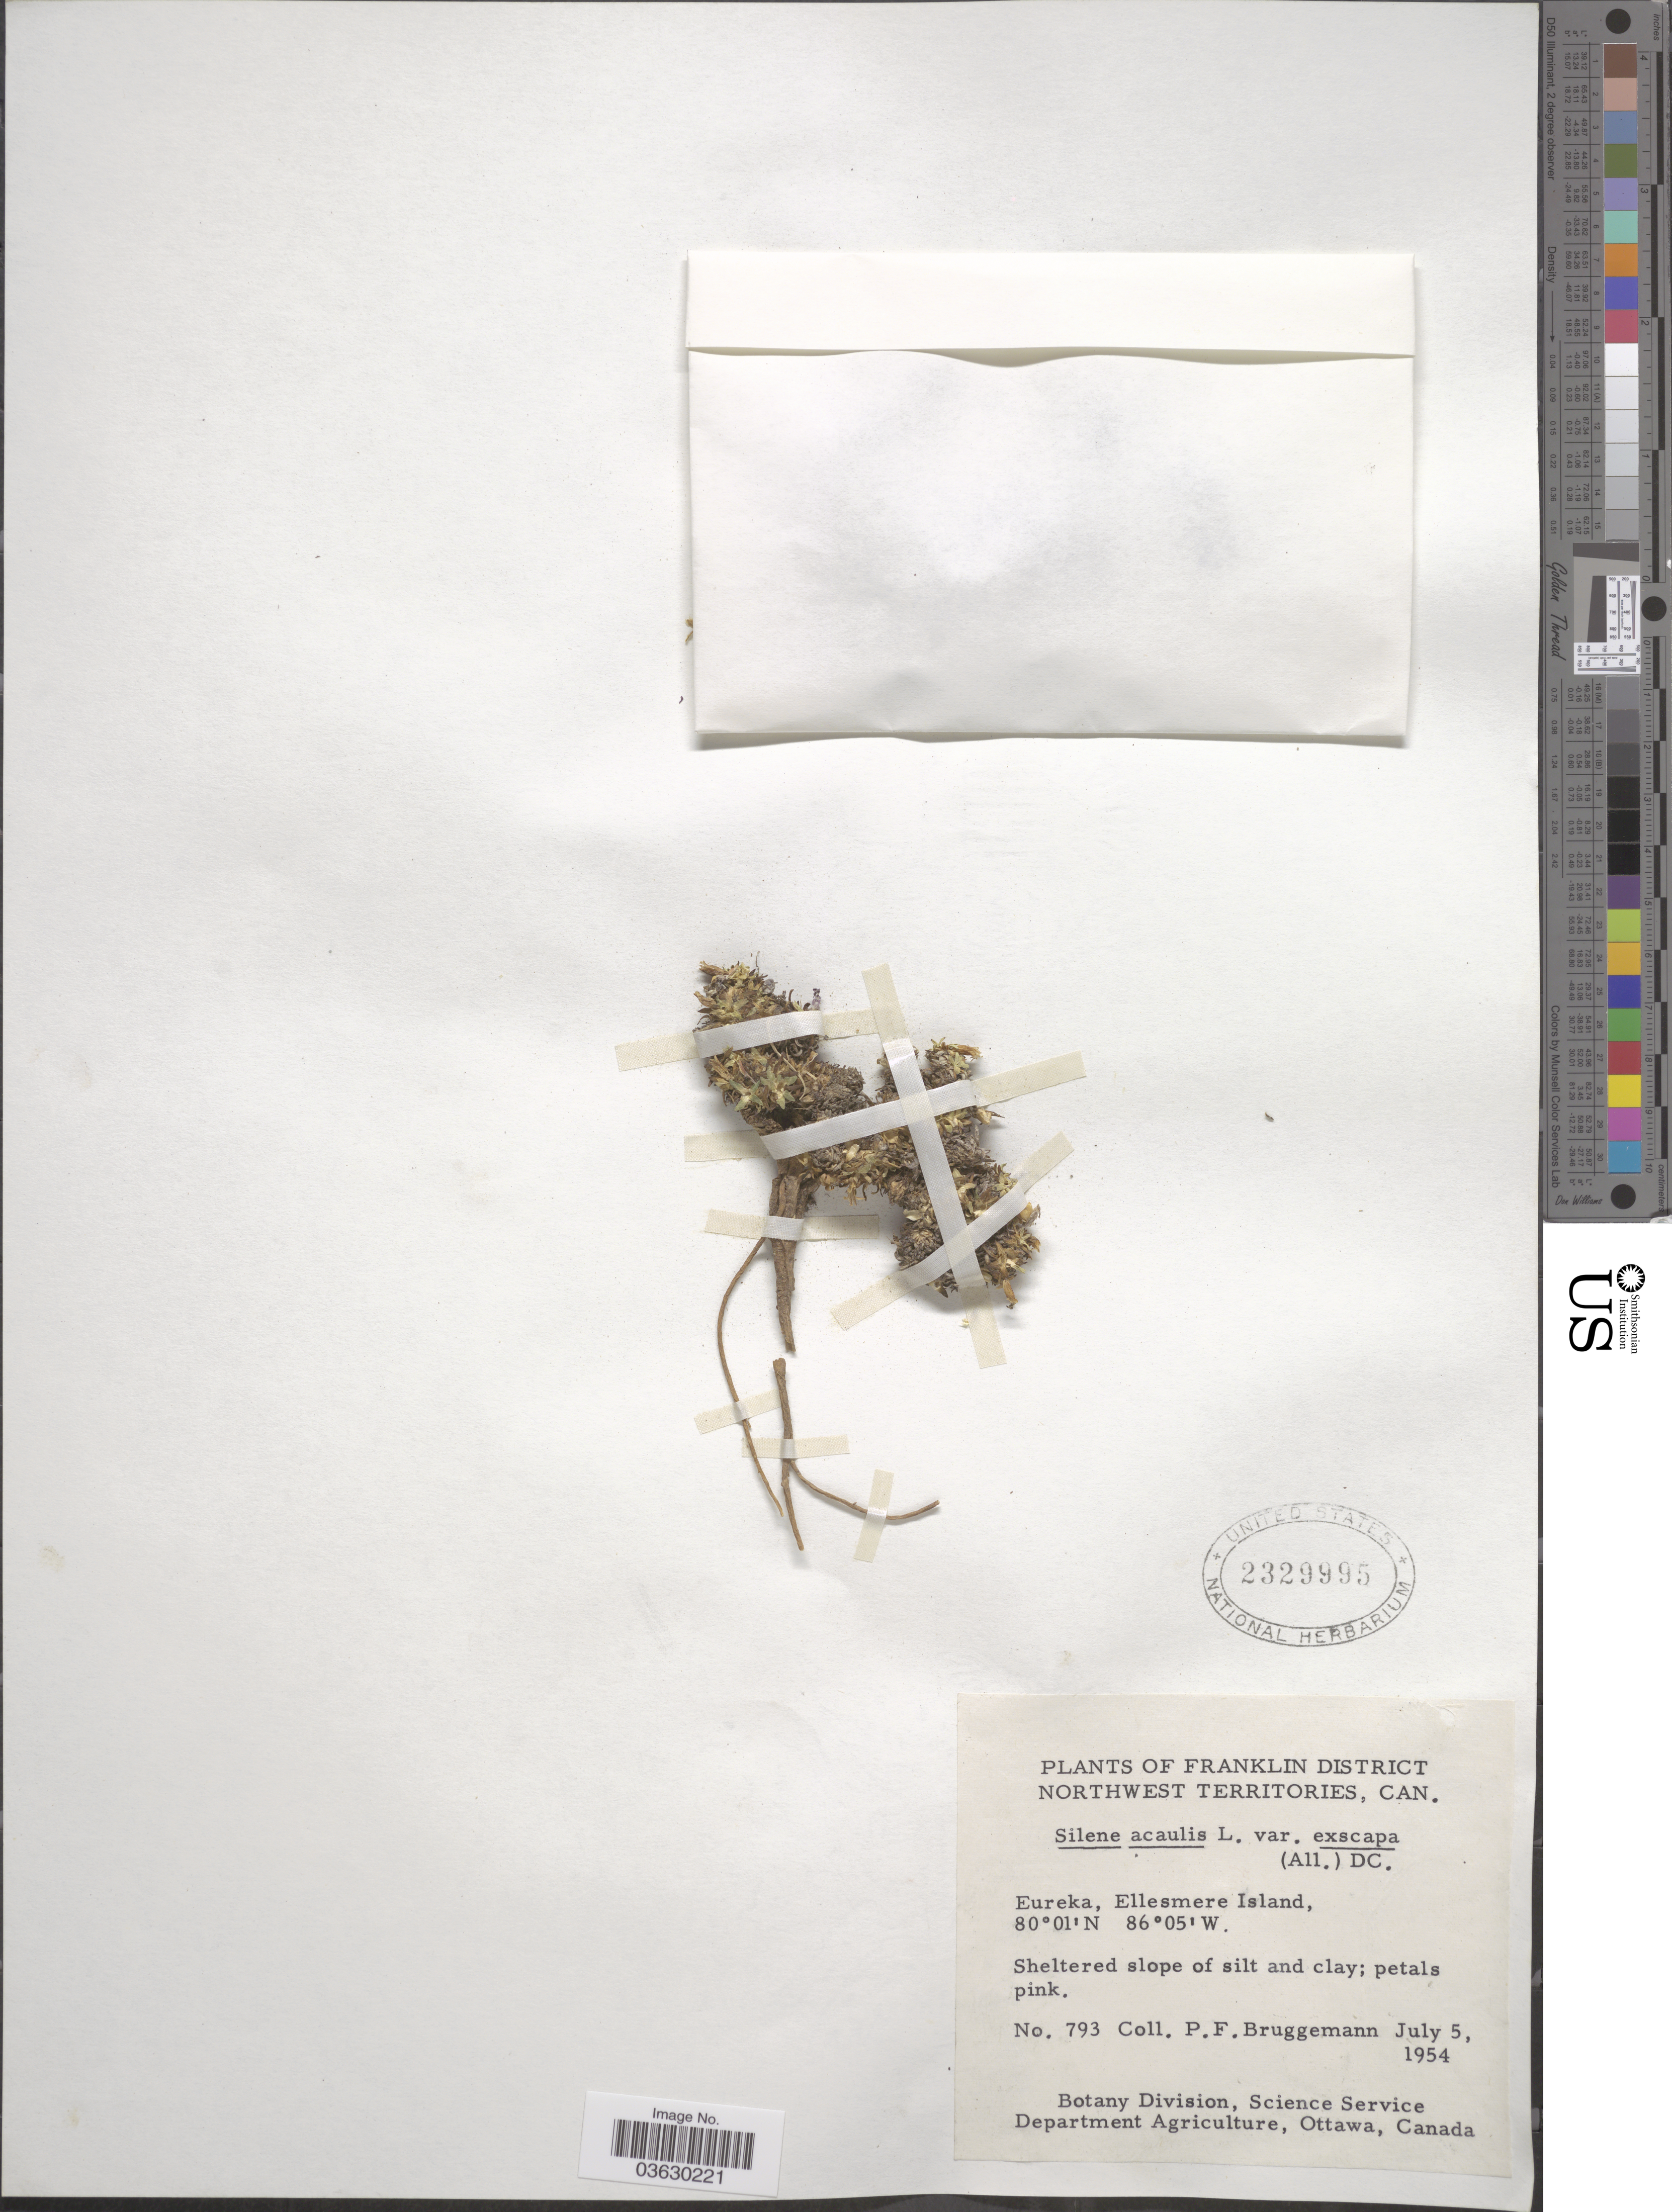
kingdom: Plantae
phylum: Tracheophyta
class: Magnoliopsida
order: Caryophyllales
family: Caryophyllaceae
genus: Silene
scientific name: Silene acaulis var. exscapa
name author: (All.) DC.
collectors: P. Bruggemann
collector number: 793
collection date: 1954-07-05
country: Canada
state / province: Northwest Territories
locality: Franklin District. Eureka, Ellesmere Island.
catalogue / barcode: US 2329995